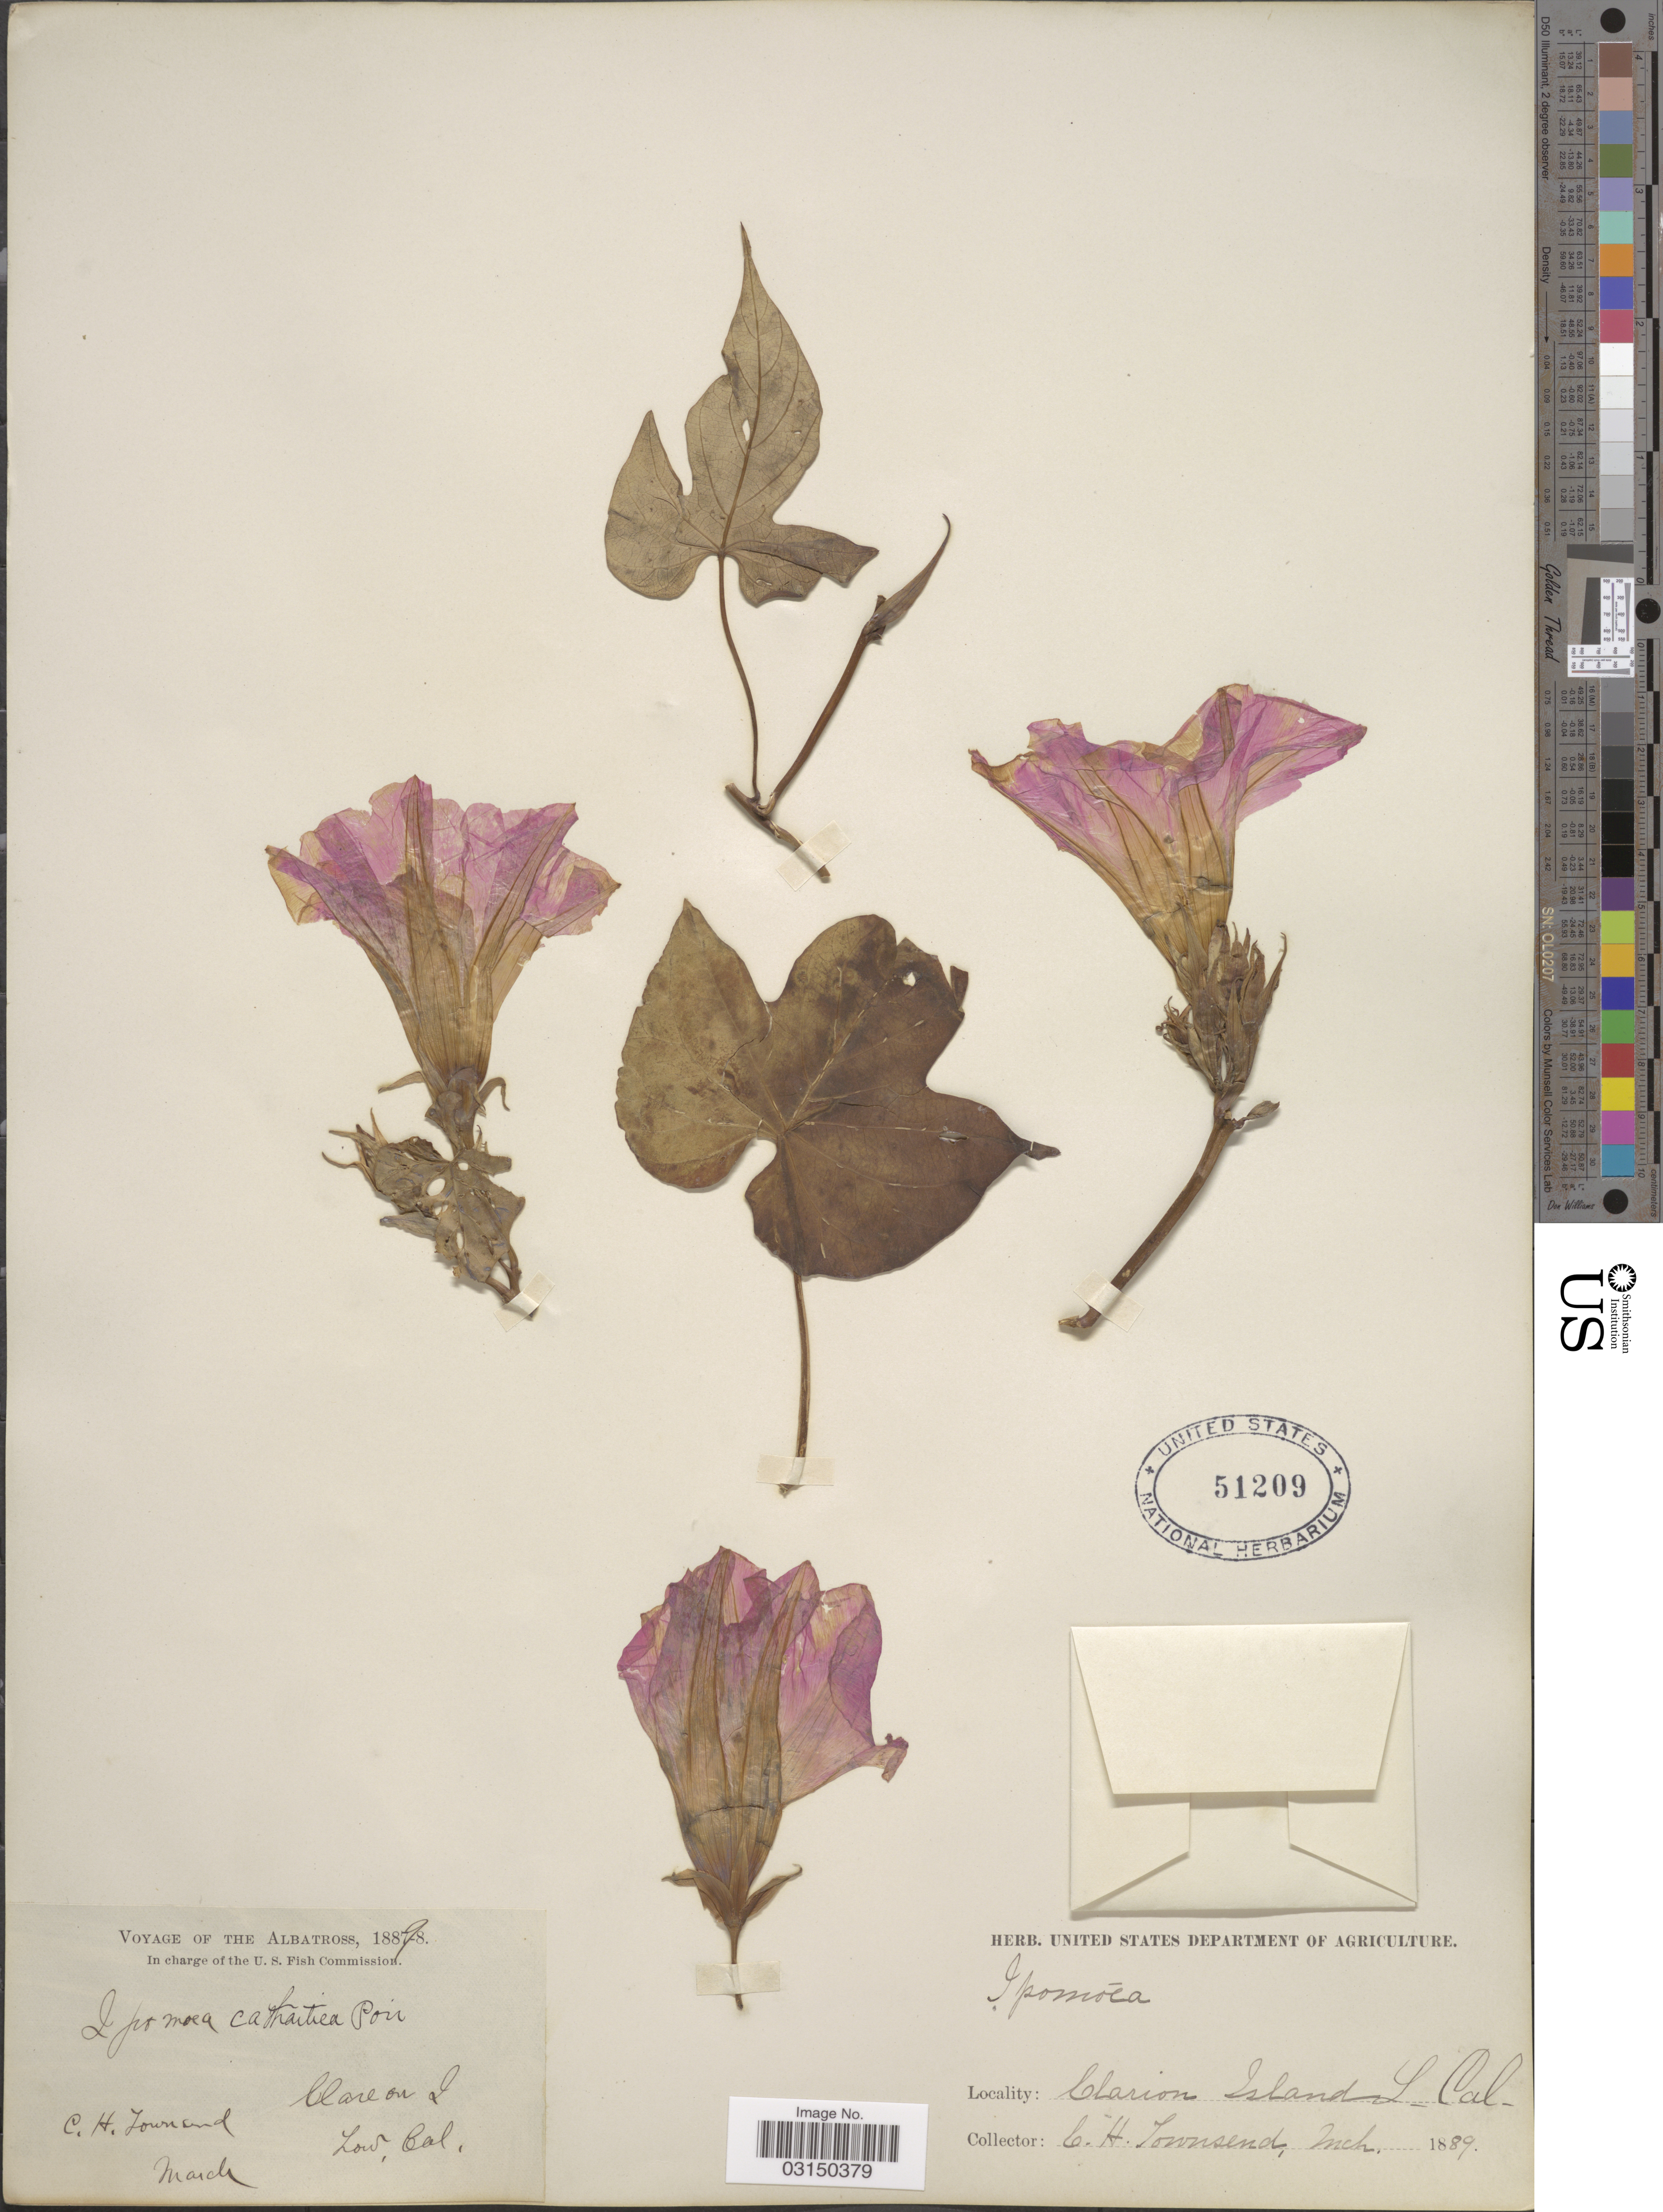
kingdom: Plantae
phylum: Tracheophyta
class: Magnoliopsida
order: Solanales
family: Convolvulaceae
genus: Ipomoea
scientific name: Ipomoea indica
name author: (Burm.) Merr.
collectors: C. H. Townsend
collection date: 1889-03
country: Mexico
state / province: Colima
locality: Clarion I. Low. Cal.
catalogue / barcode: US 51209